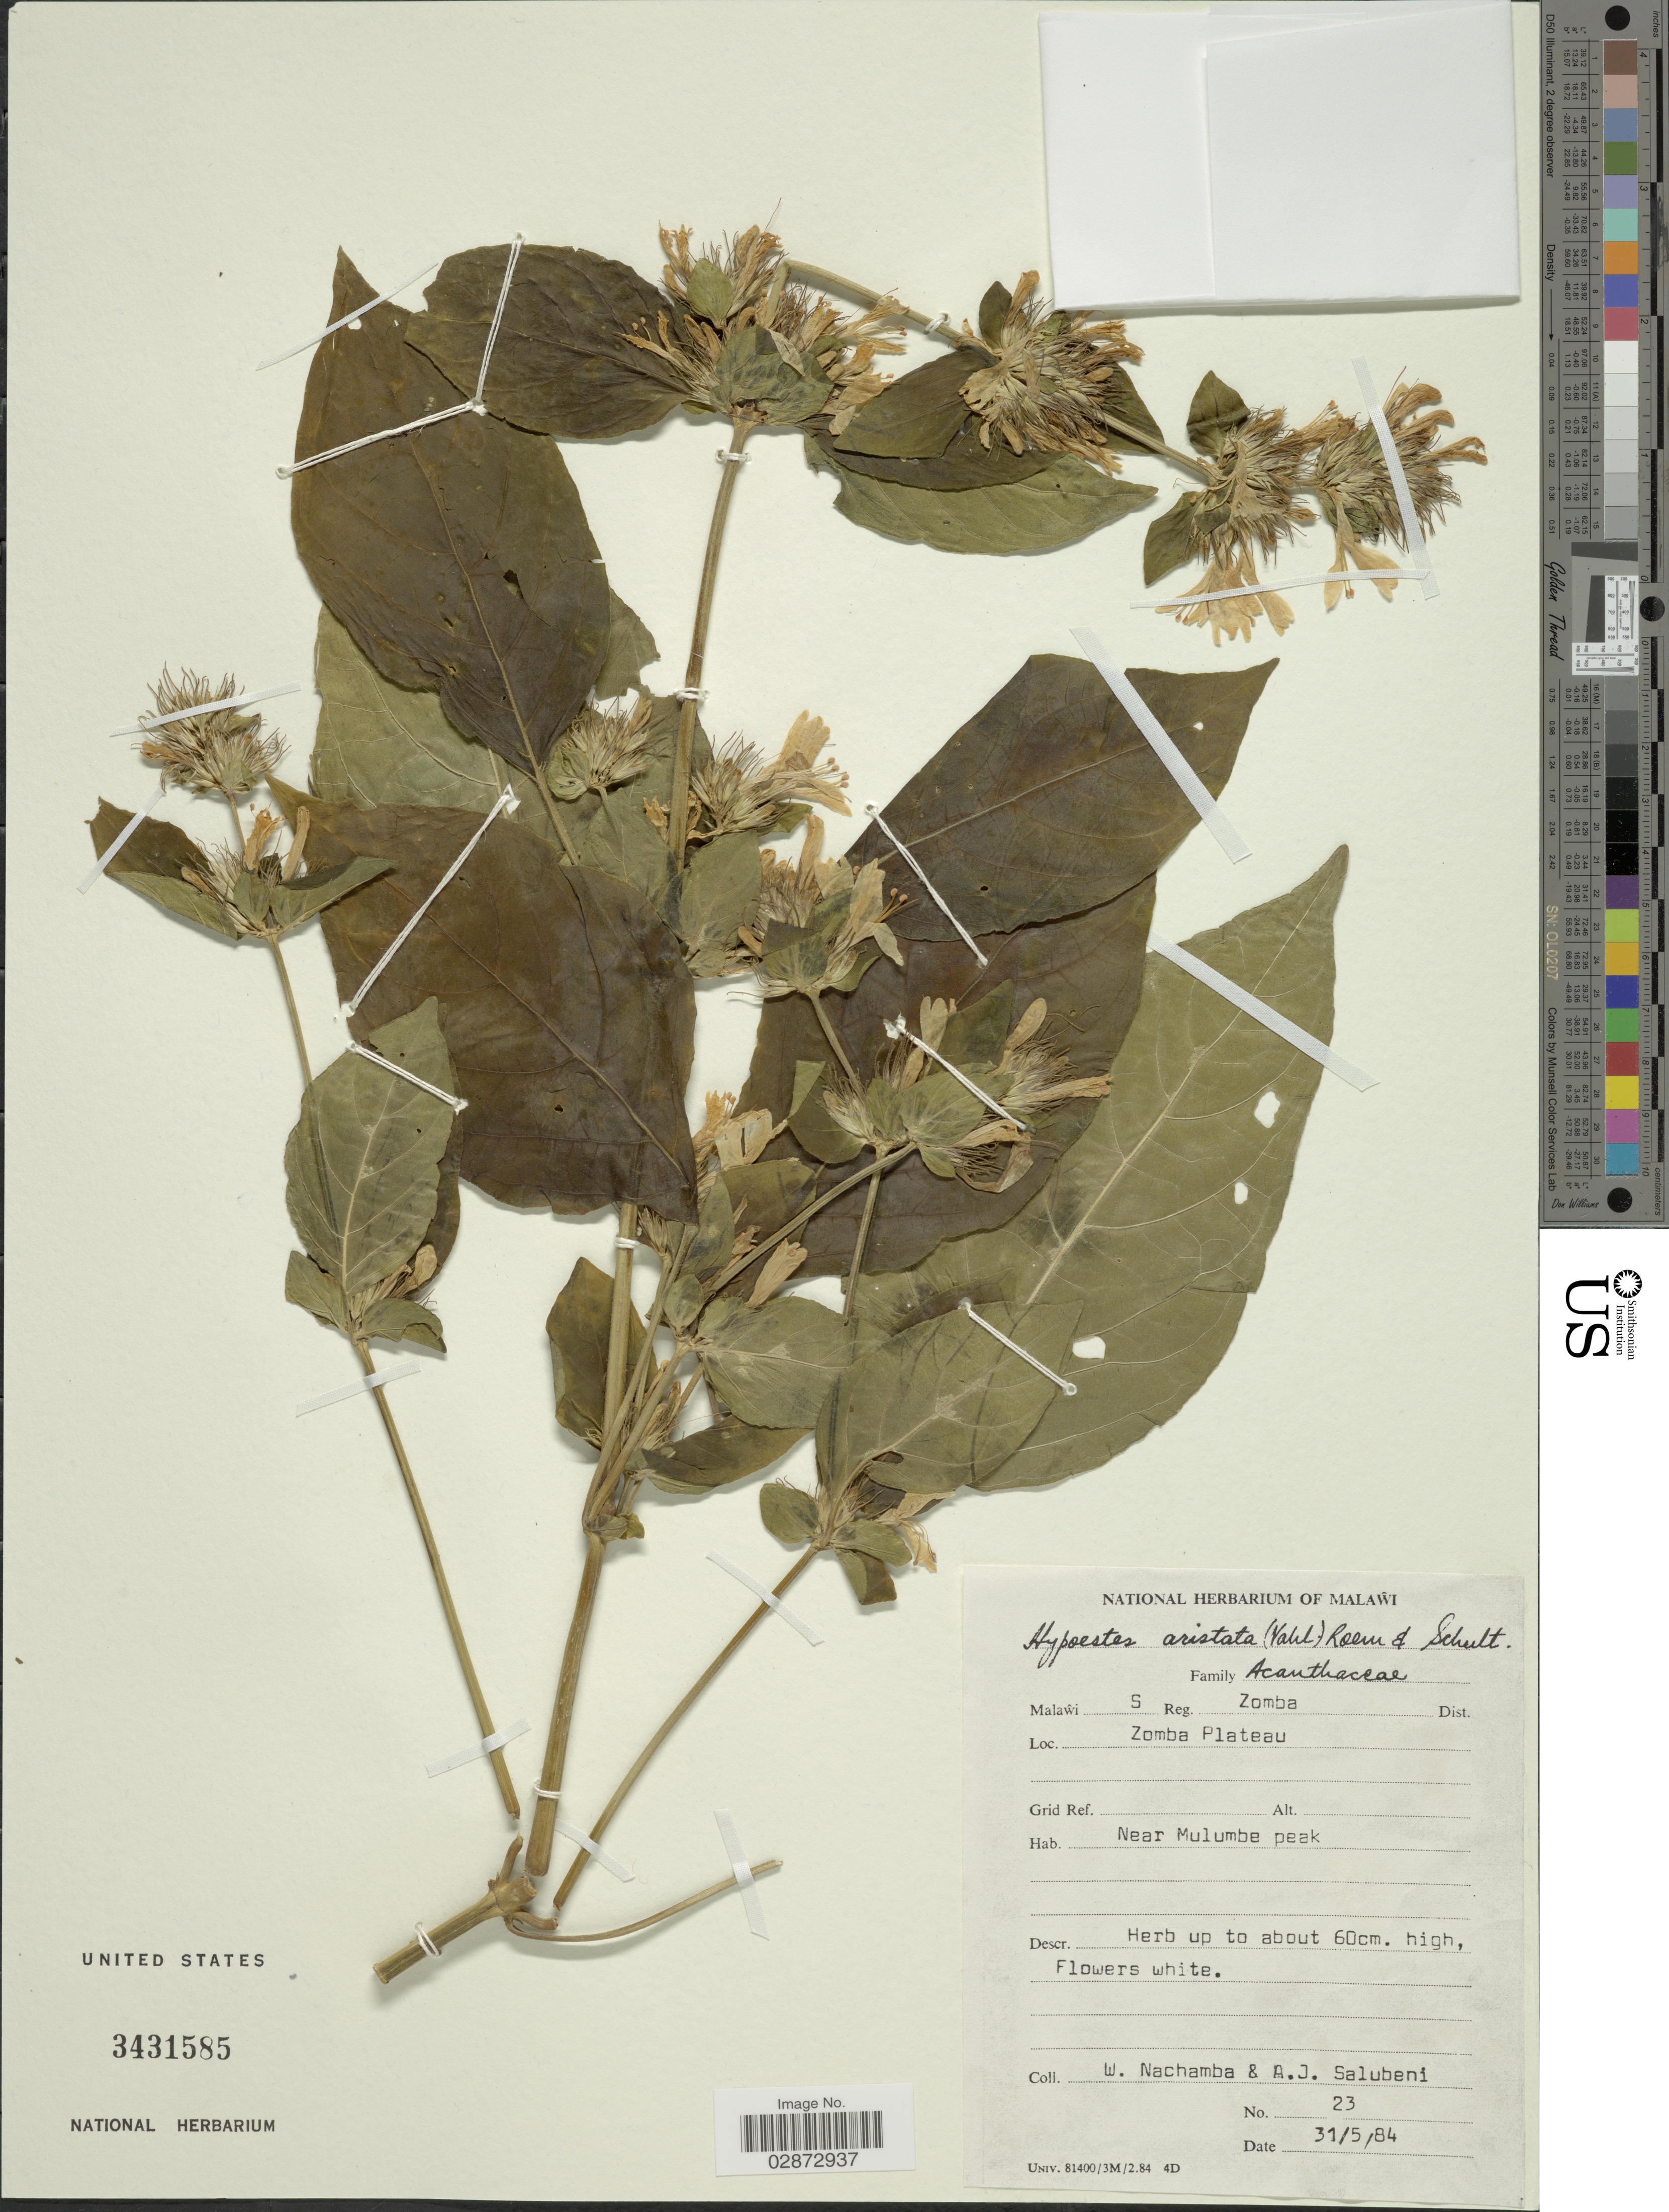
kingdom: Plantae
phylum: Tracheophyta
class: Magnoliopsida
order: Lamiales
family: Acanthaceae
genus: Hypoestes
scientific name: Hypoestes aristata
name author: (Vahl) Sol. ex Roem. & Schult.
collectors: W. Nachamba & A. J. Salubeni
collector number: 23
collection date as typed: Transcribed d/m/y: 31/5/84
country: Malawi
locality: S Reg. Zomba Dist., Zomba Plateau, Near Mulumbe peak.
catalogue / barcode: US 3431585